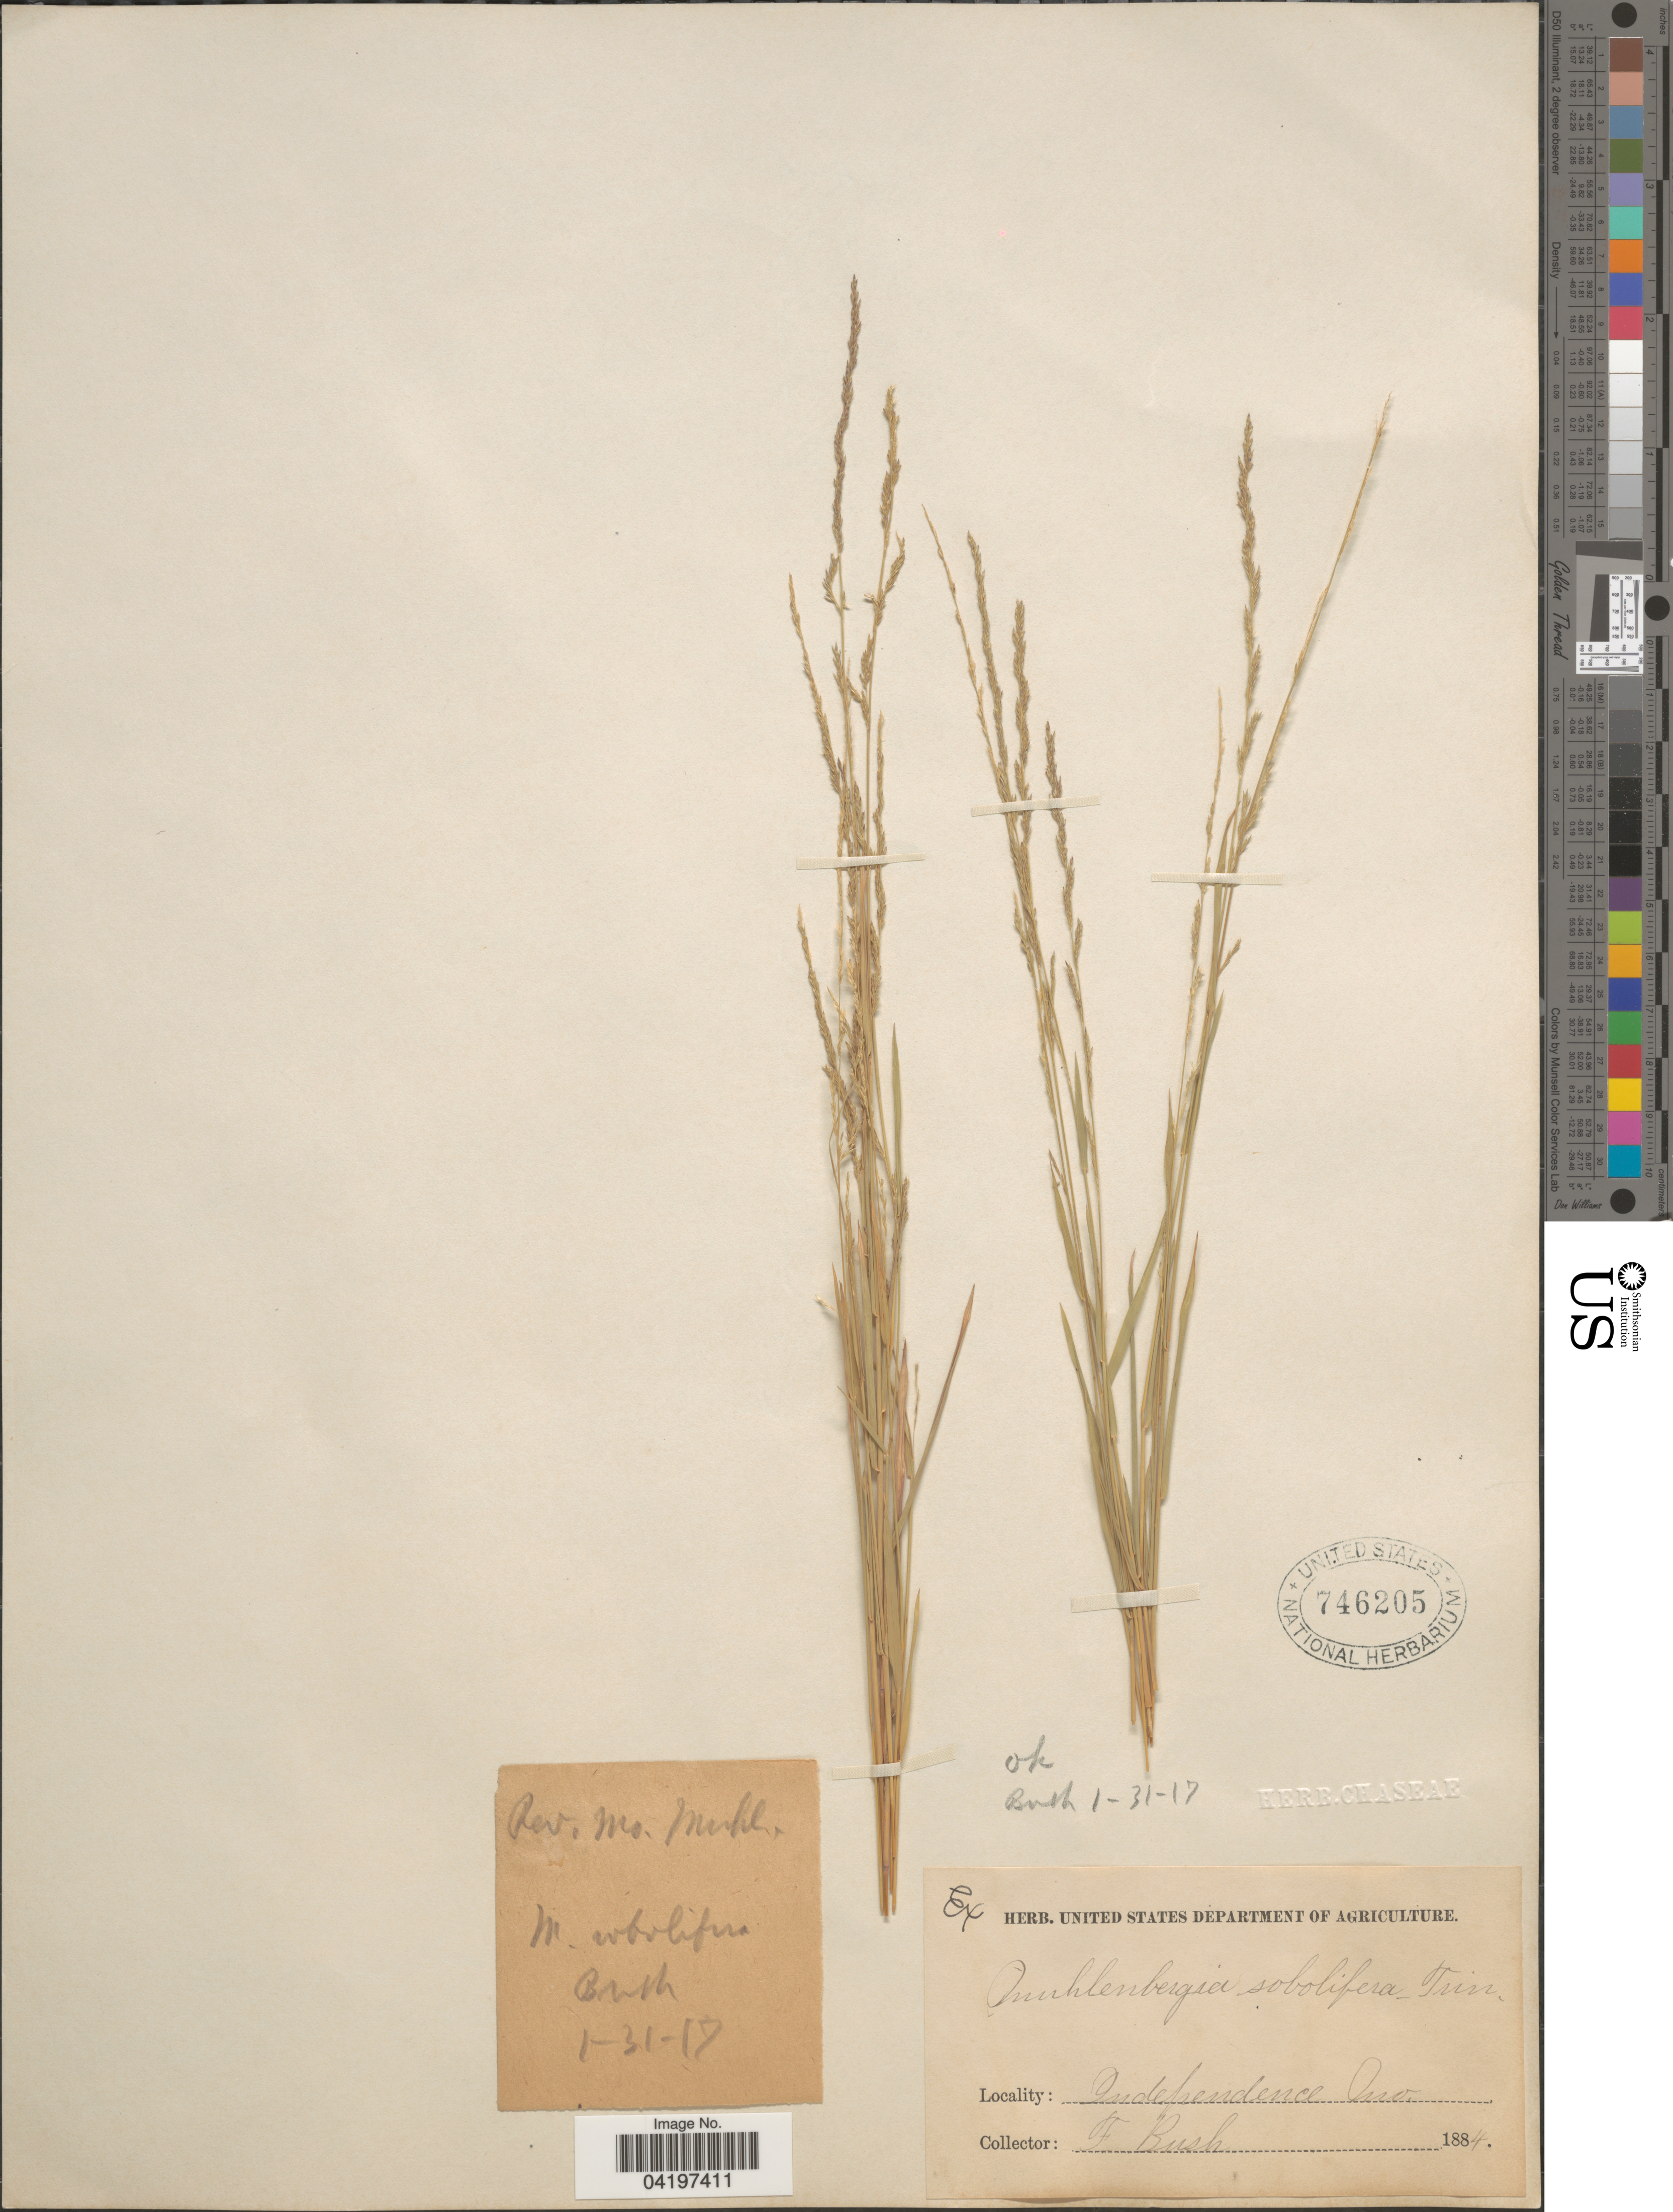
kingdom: Plantae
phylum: Tracheophyta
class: Liliopsida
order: Poales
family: Poaceae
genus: Muhlenbergia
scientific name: Muhlenbergia sobolifera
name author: (Muhl. ex Willd.) Trin.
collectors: F. Bush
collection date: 1884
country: United States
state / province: Missouri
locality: Independence.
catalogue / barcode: US 746205